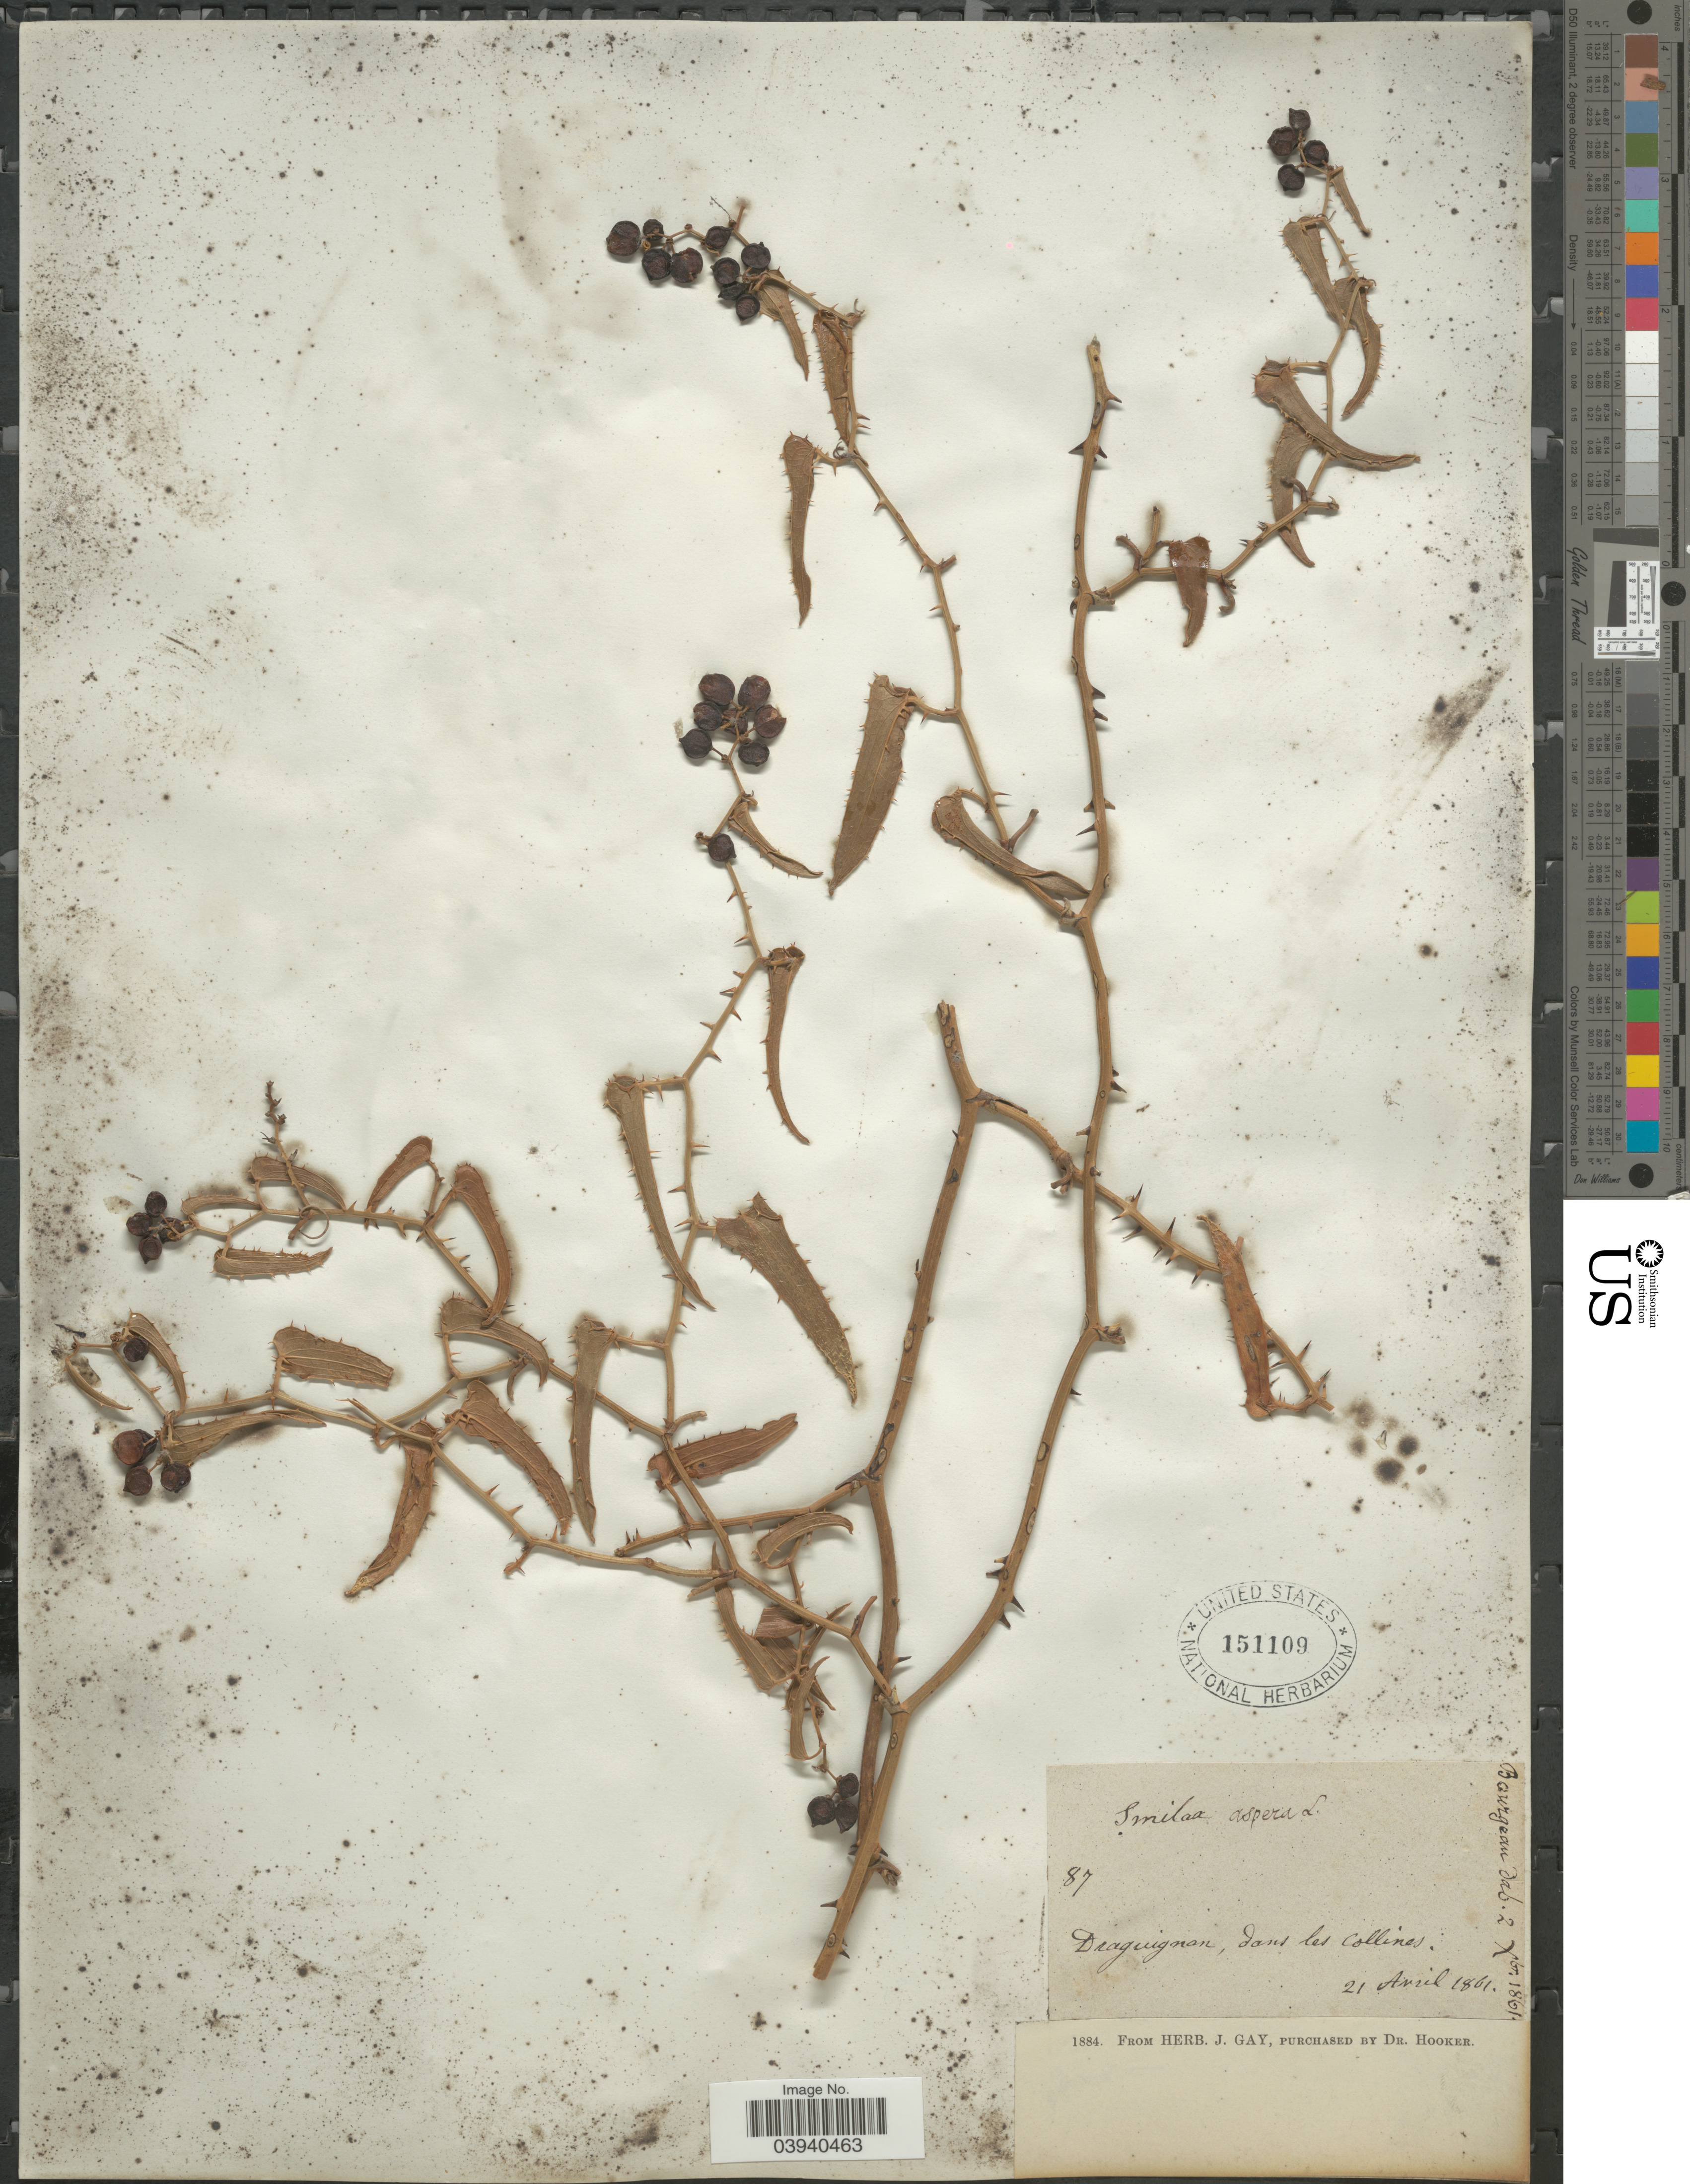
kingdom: Plantae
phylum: Tracheophyta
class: Liliopsida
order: Liliales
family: Smilacaceae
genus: Smilax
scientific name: Smilax aspera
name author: L.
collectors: Bourgeau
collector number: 87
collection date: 1861-04-21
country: France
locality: Draguignan, dans les Collines.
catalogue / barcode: US 151109